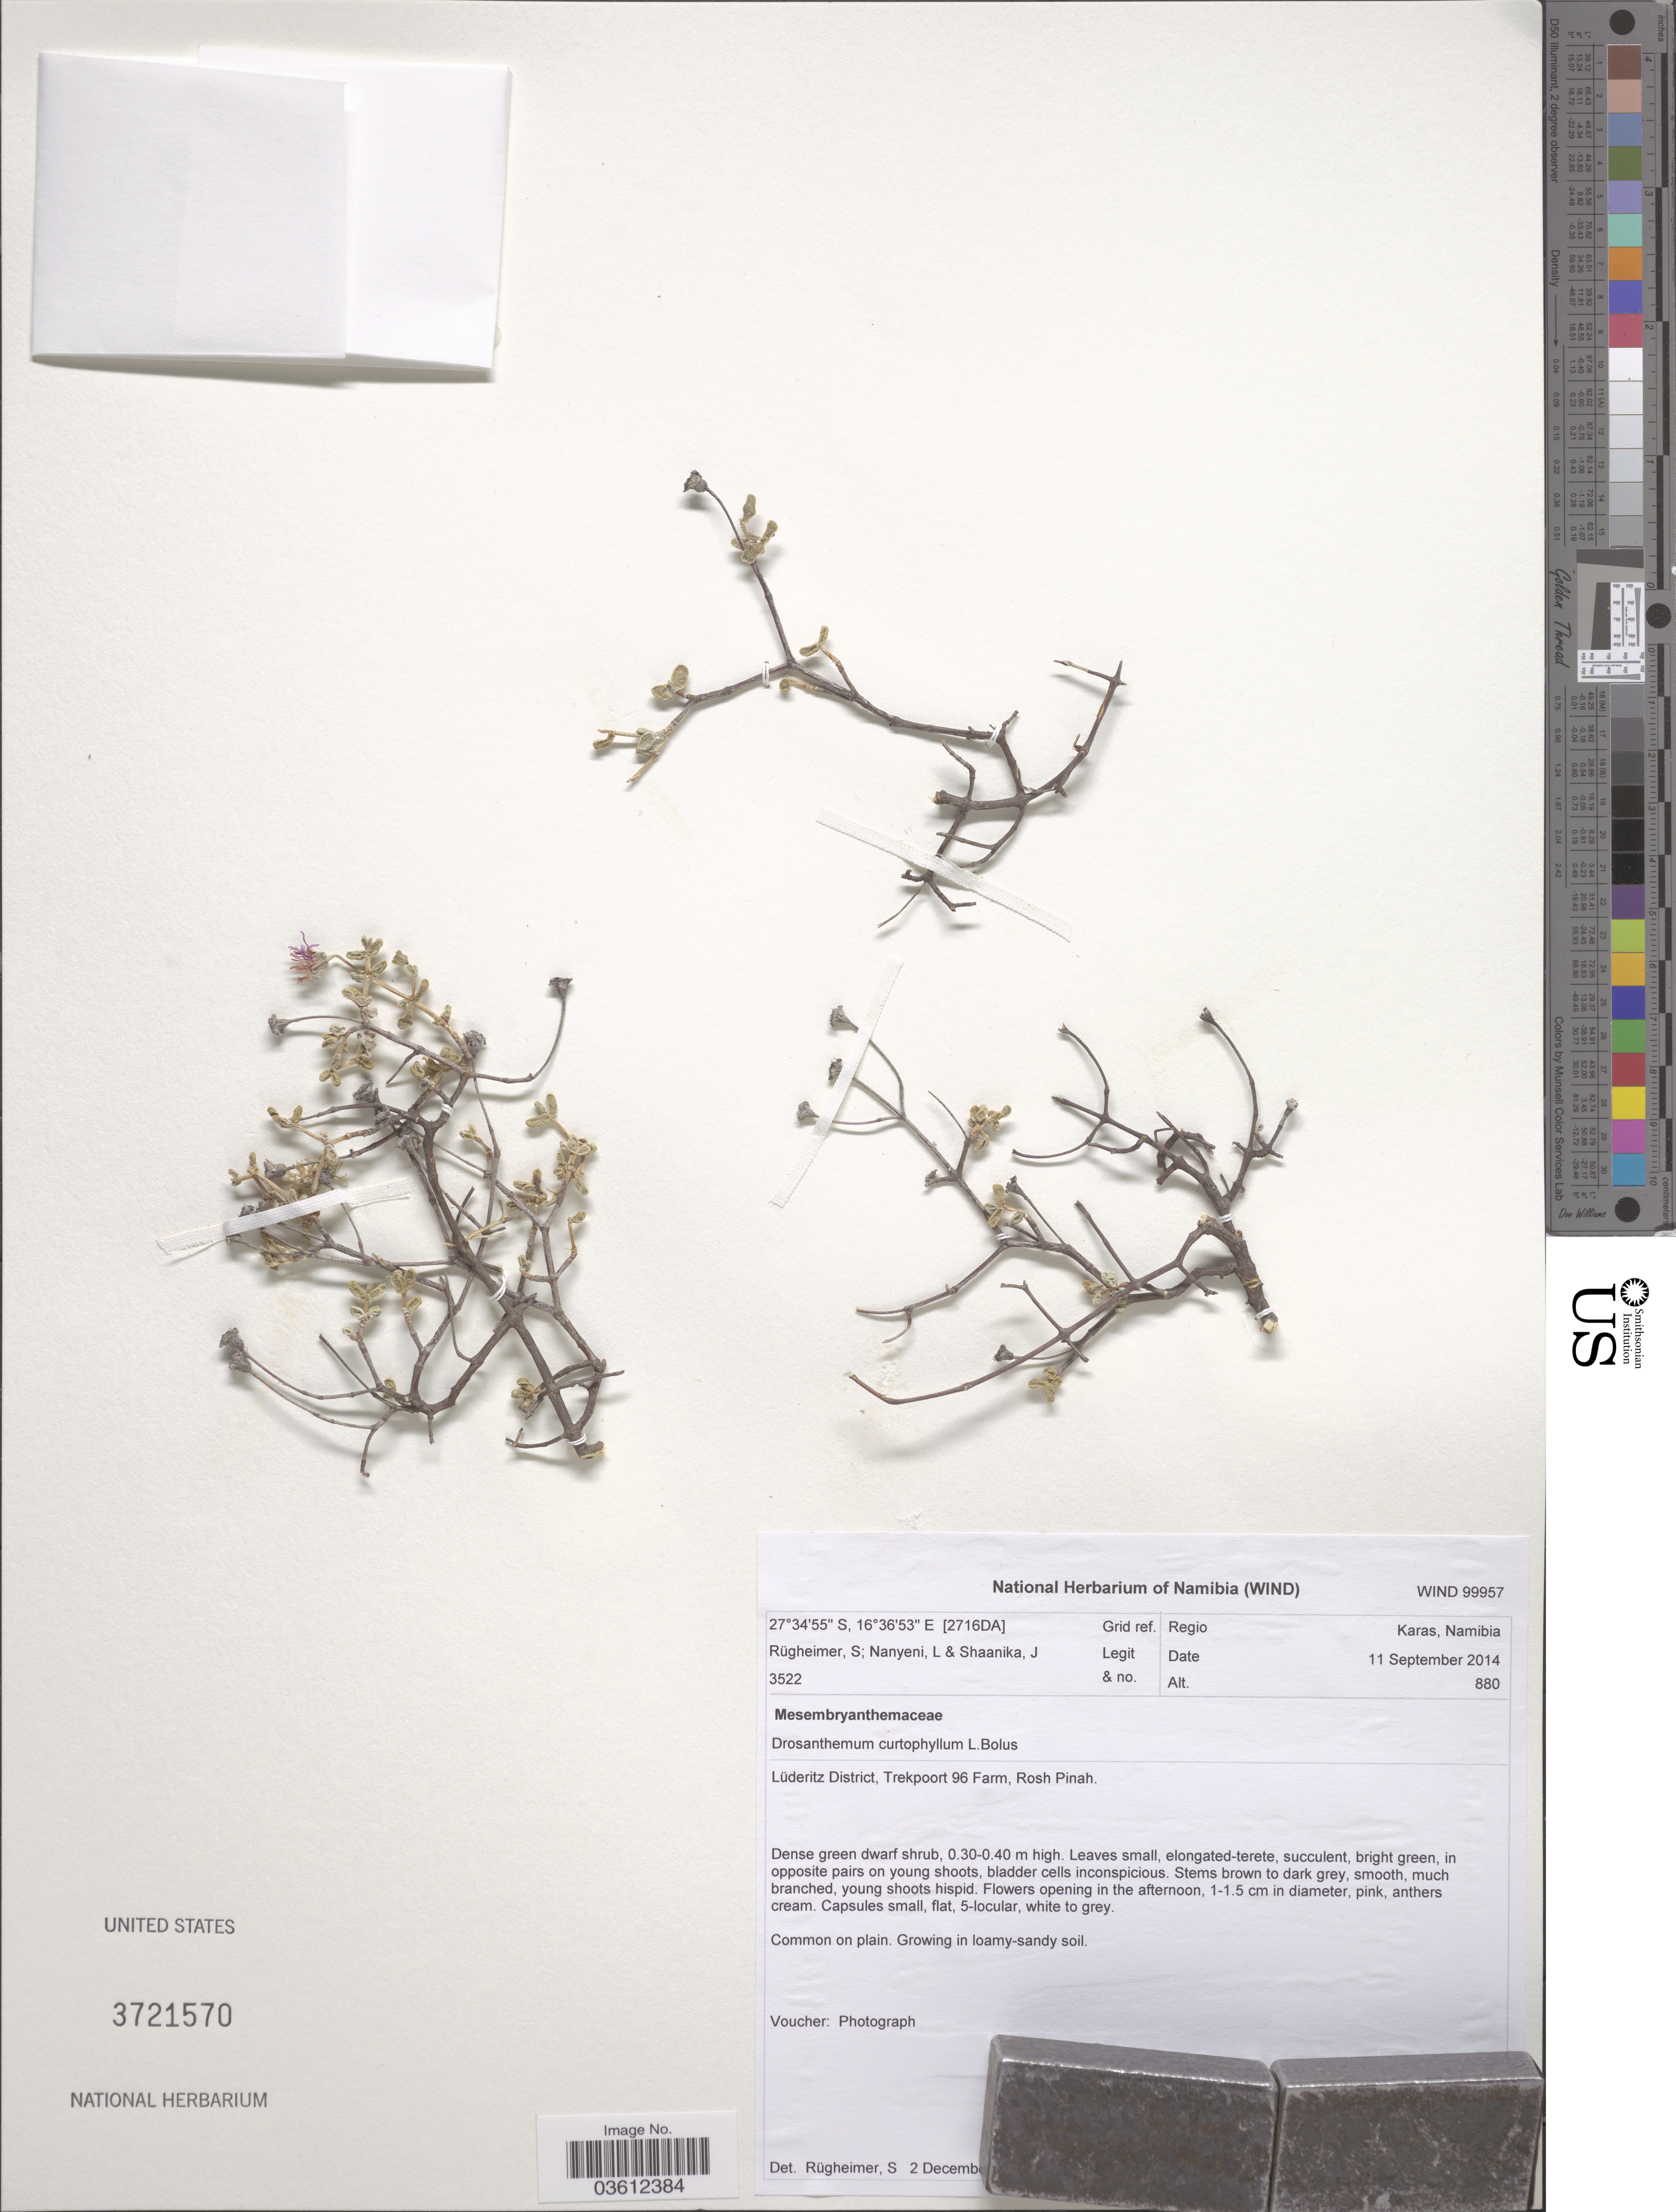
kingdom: Plantae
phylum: Tracheophyta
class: Magnoliopsida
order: Caryophyllales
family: Aizoaceae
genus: Drosanthemum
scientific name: Drosanthemum curtophyllum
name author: L. Bolus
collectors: S. Rugheimer, L. Nanyeni & J. Shaanika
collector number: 3522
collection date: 2014-09-11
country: Namibia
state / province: Karas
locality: Grid ref. [2716DA]. Regio Karas. Lüderitz District, Trekpoort 96 Farm, Rosh Pinah.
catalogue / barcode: US 3721570